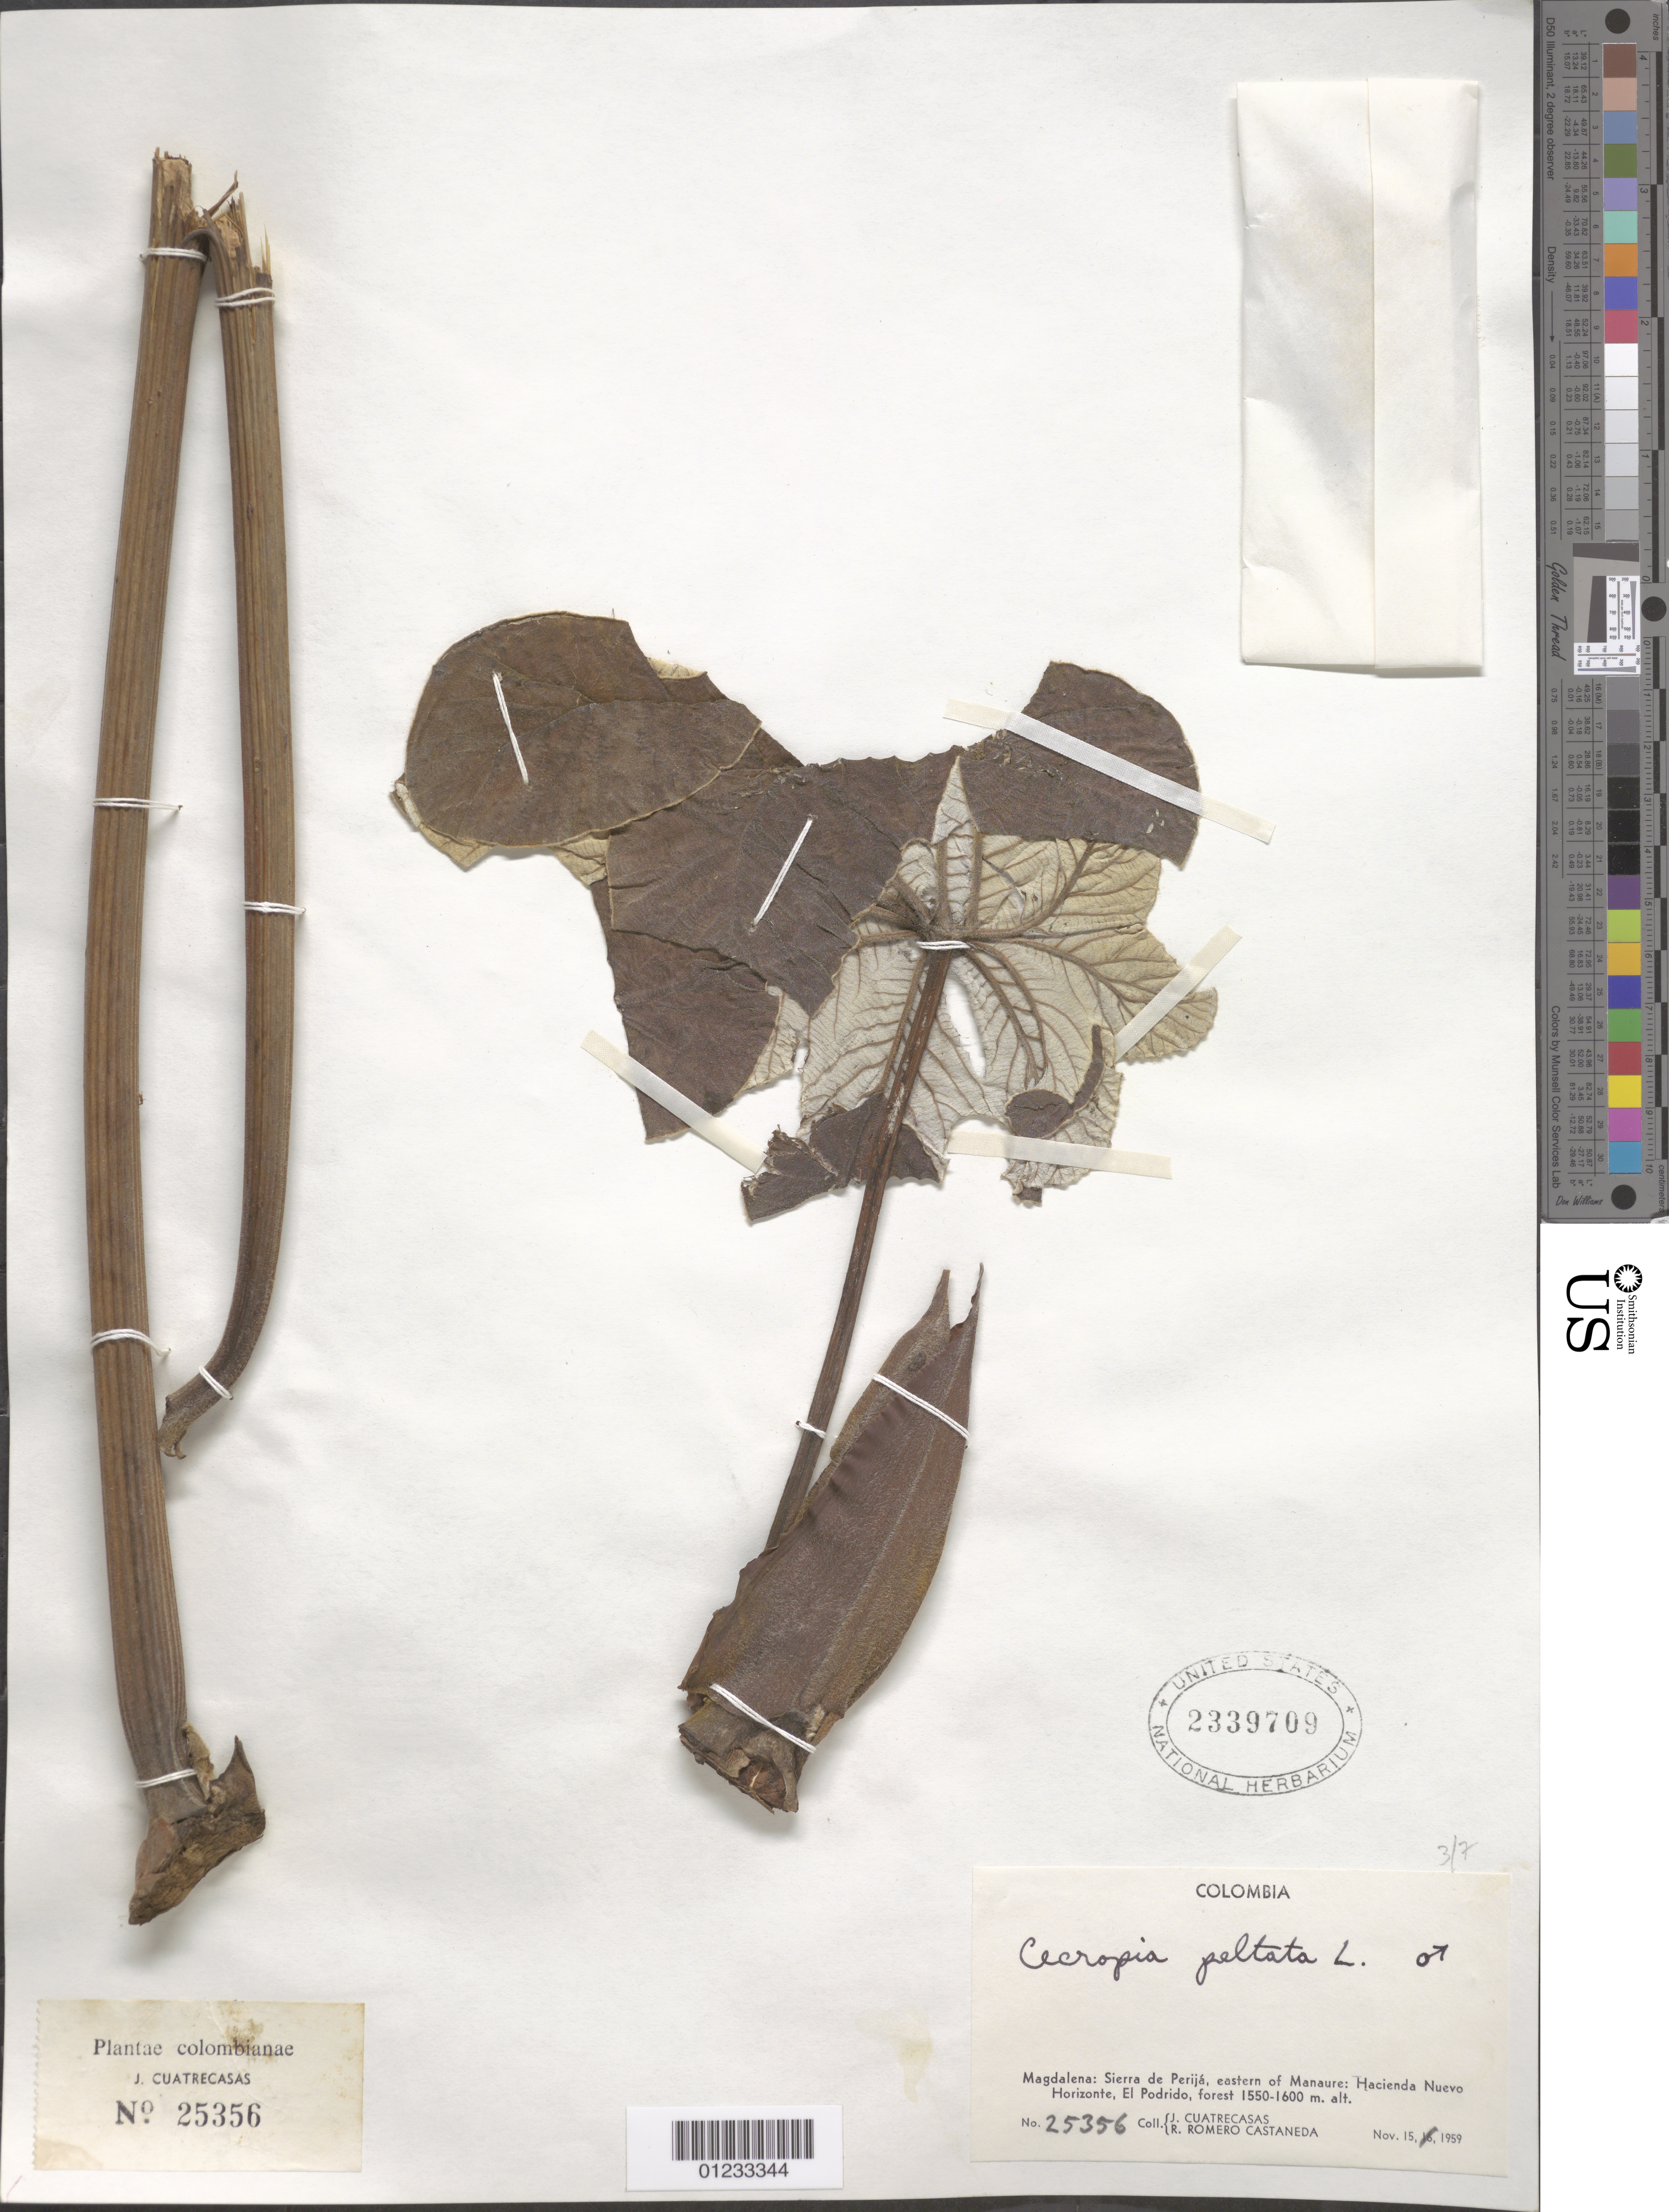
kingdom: Plantae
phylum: Tracheophyta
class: Magnoliopsida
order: Rosales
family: Urticaceae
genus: Cecropia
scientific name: Cecropia peltata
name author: L.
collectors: J. Cuatrecasas & R. Romero Castañeda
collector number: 25356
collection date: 1959-11-15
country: Colombia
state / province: Magdalena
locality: Sierra de Perija, E of Manaure: Hacienda Nuevo Horizonte, El Podrido.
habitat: Forest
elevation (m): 1550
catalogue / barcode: US 2339709